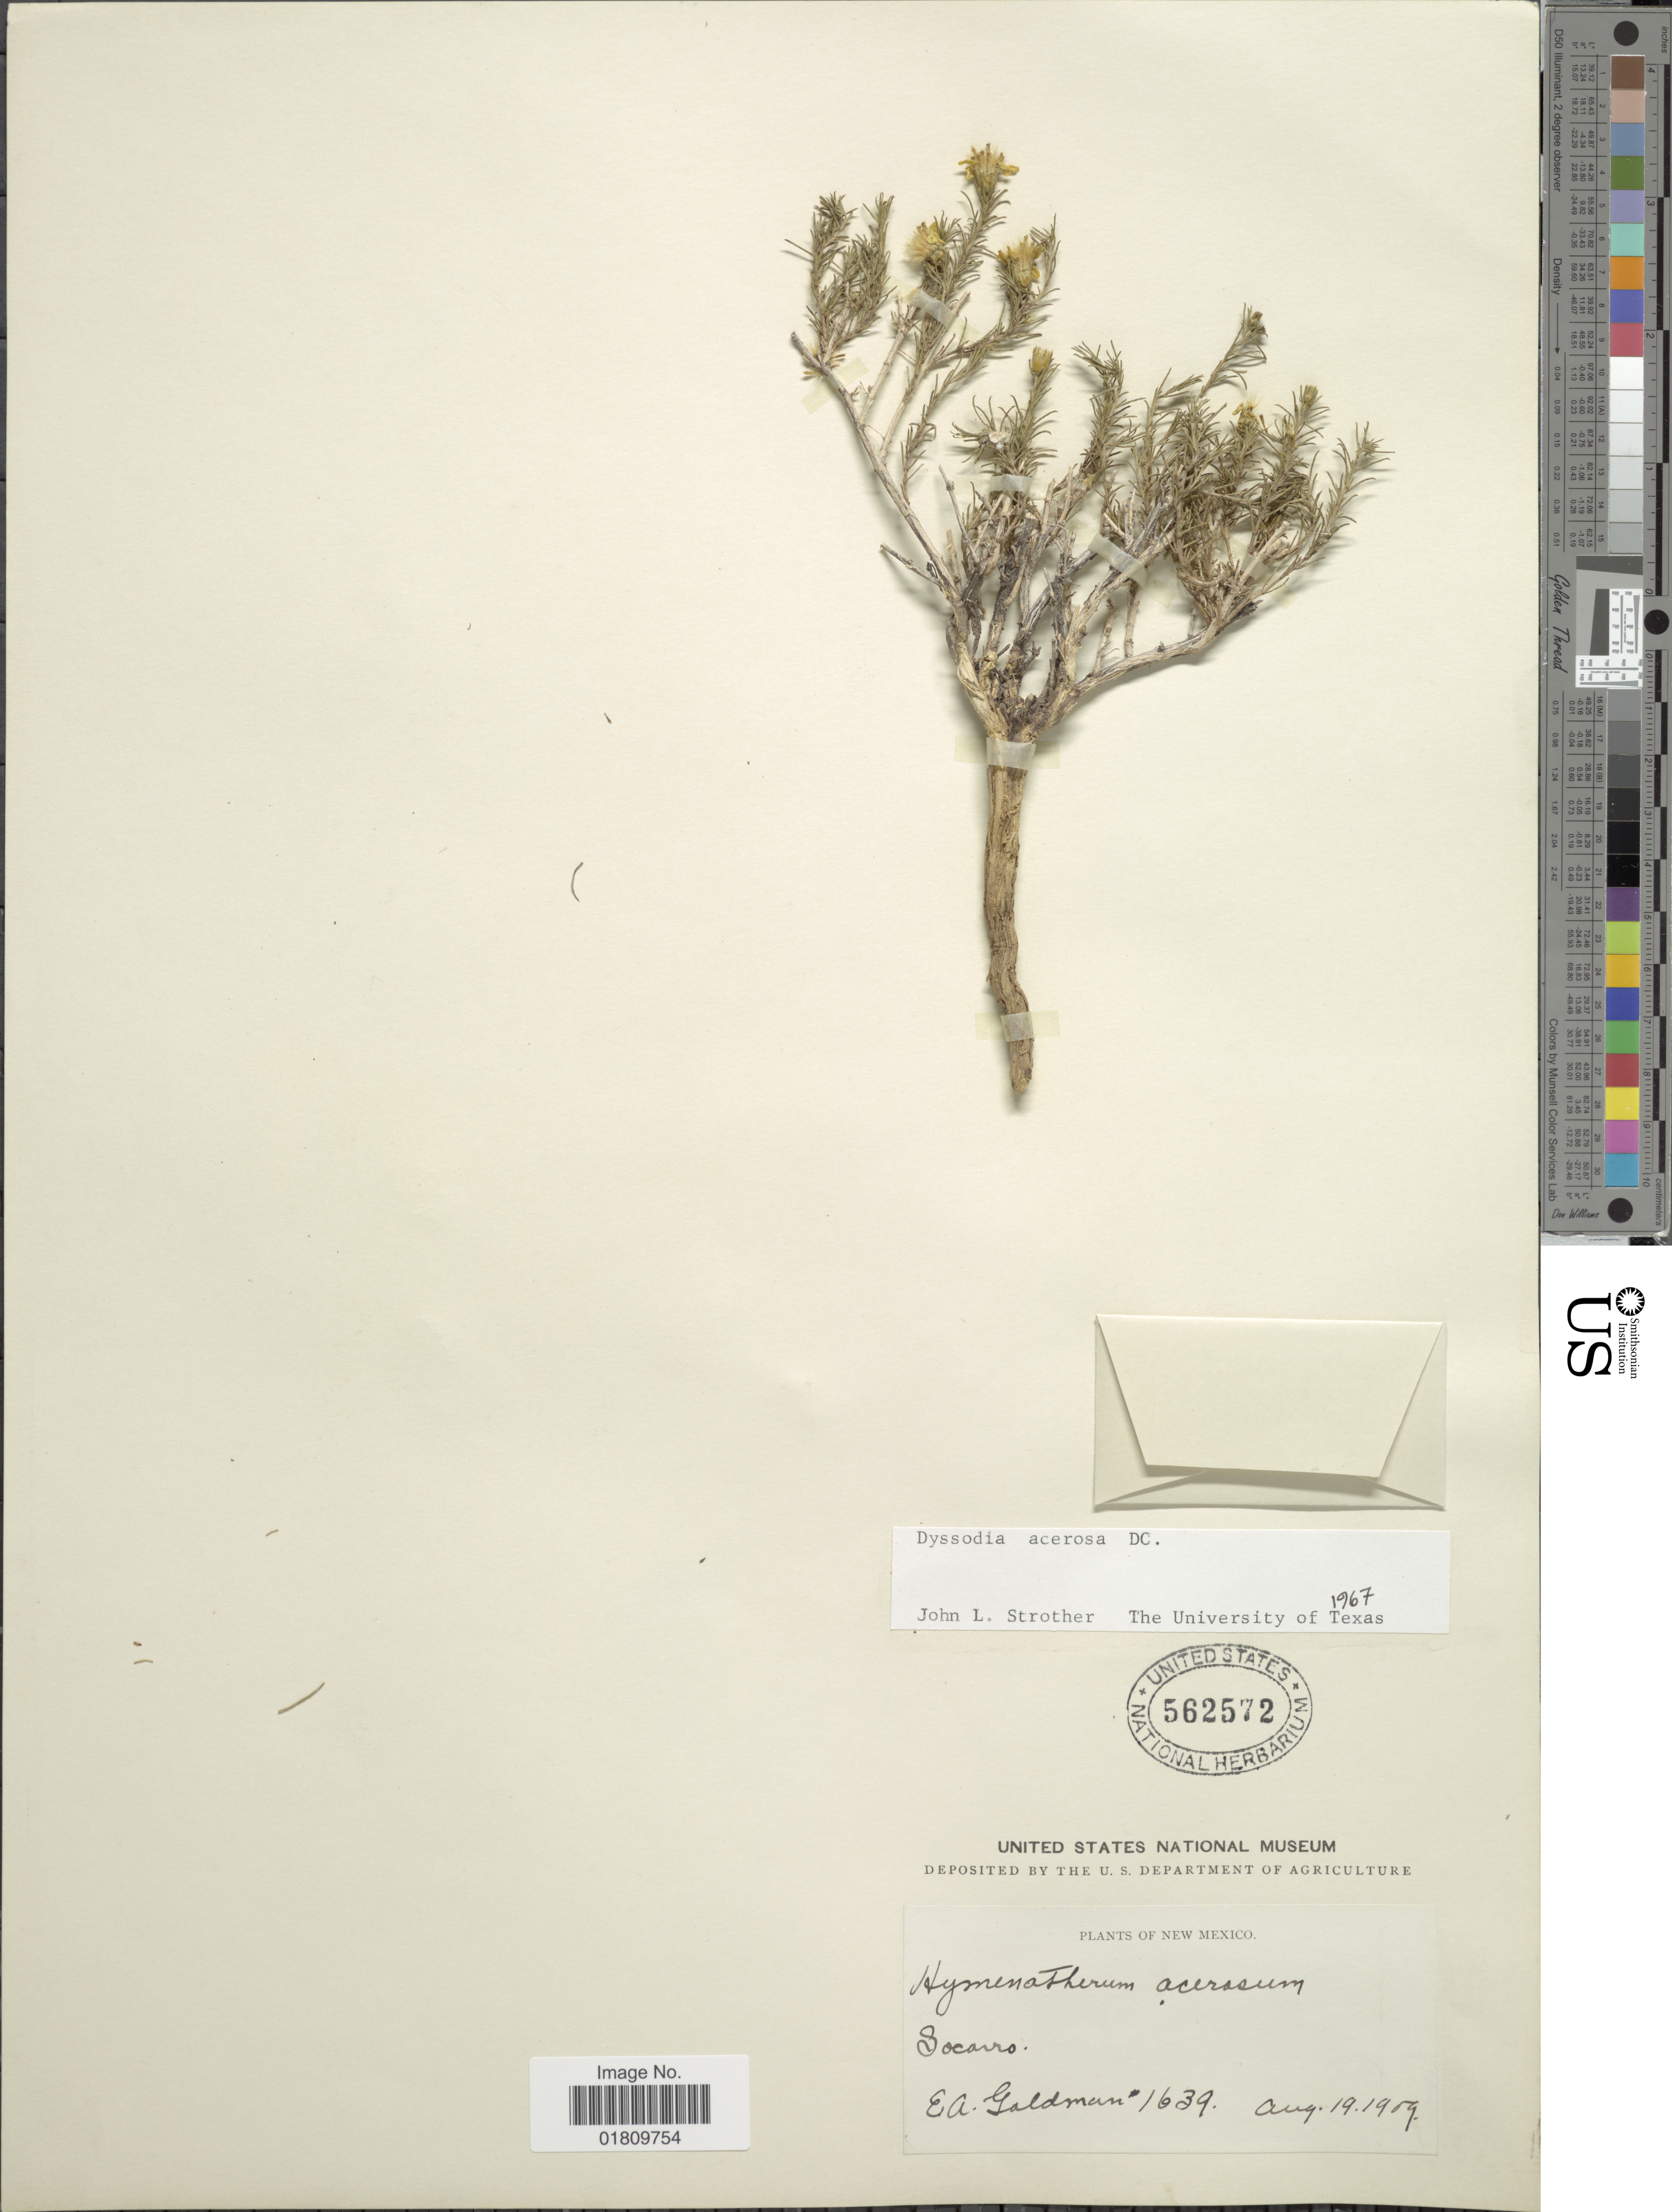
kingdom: Plantae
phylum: Tracheophyta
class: Magnoliopsida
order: Asterales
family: Asteraceae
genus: Thymophylla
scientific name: Thymophylla acerosa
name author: (DC.) Strother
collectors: E. A. Goldman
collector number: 1639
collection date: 1909-08-19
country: United States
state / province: New Mexico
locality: Socorro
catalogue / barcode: US 562572